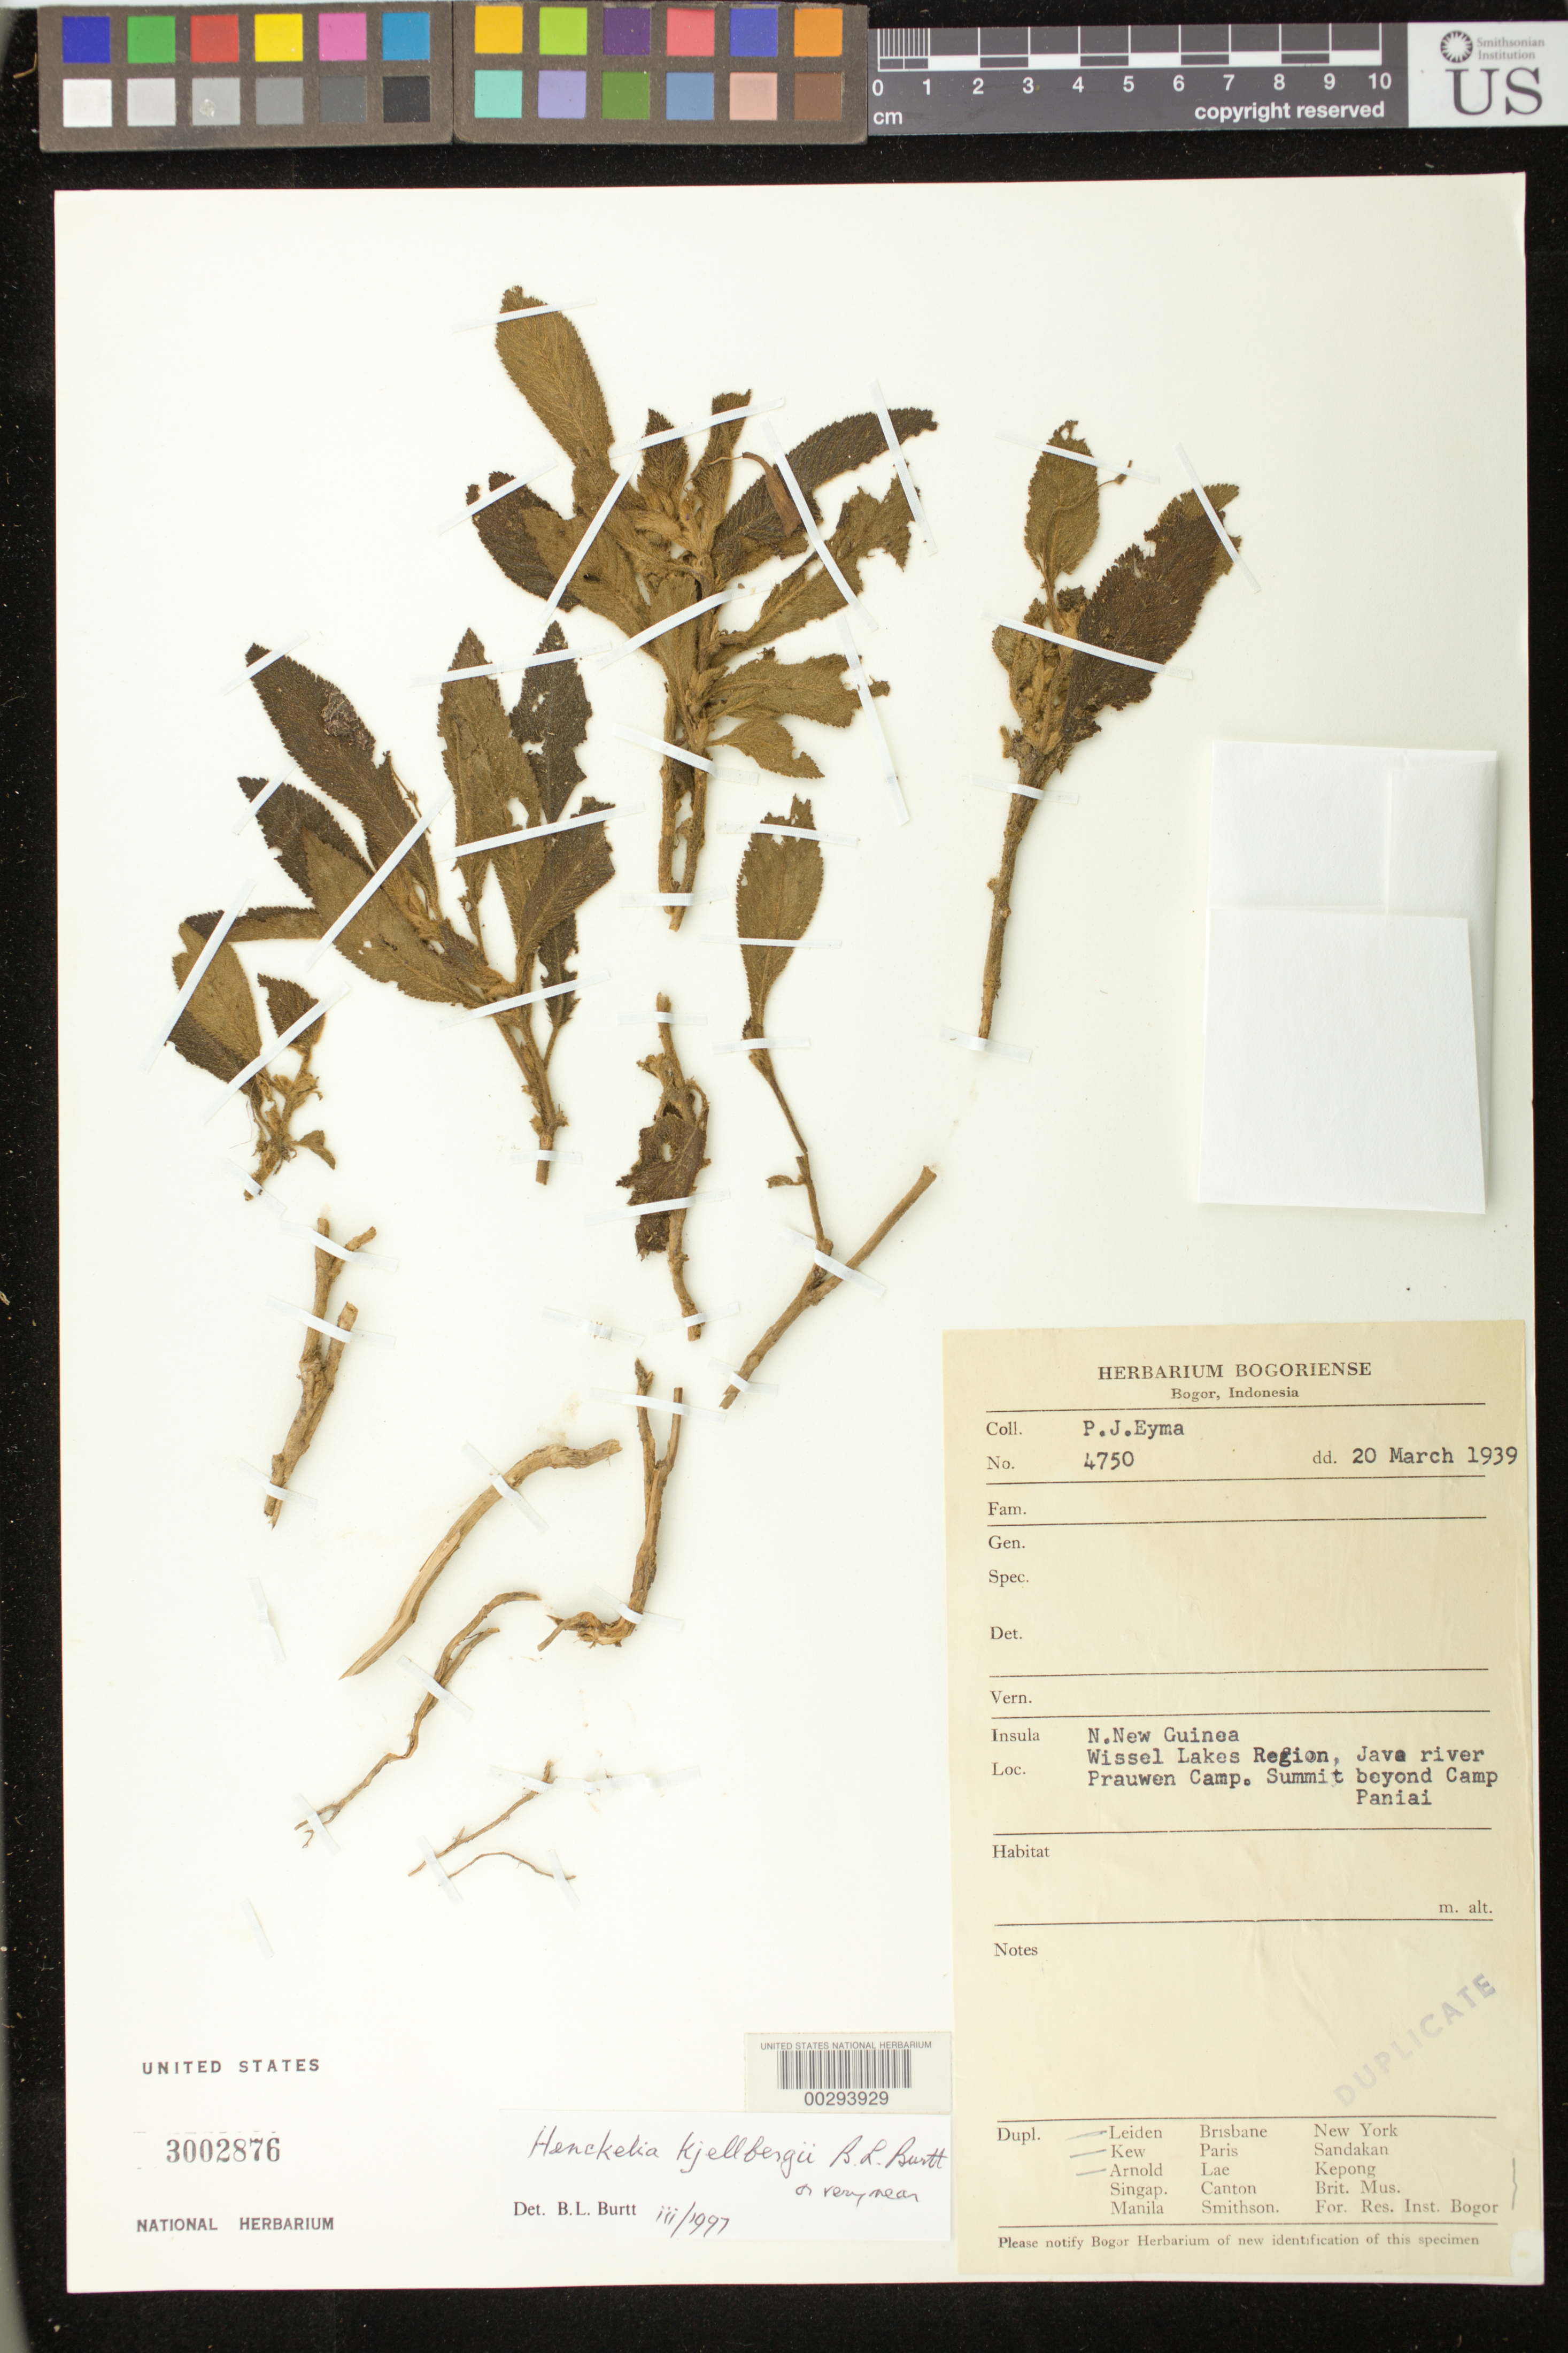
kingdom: Plantae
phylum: Tracheophyta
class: Magnoliopsida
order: Lamiales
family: Gesneriaceae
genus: Didymocarpus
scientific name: Didymocarpus sp.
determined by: Burtt, B. L.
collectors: P. J. Eyma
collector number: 4750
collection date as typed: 20 Mar 1939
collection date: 1939-03-20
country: Papua New Guinea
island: New Guinea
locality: Wissel lakes region, java river, prauwen camp, summit beyond camp paniai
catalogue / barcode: US 3002876